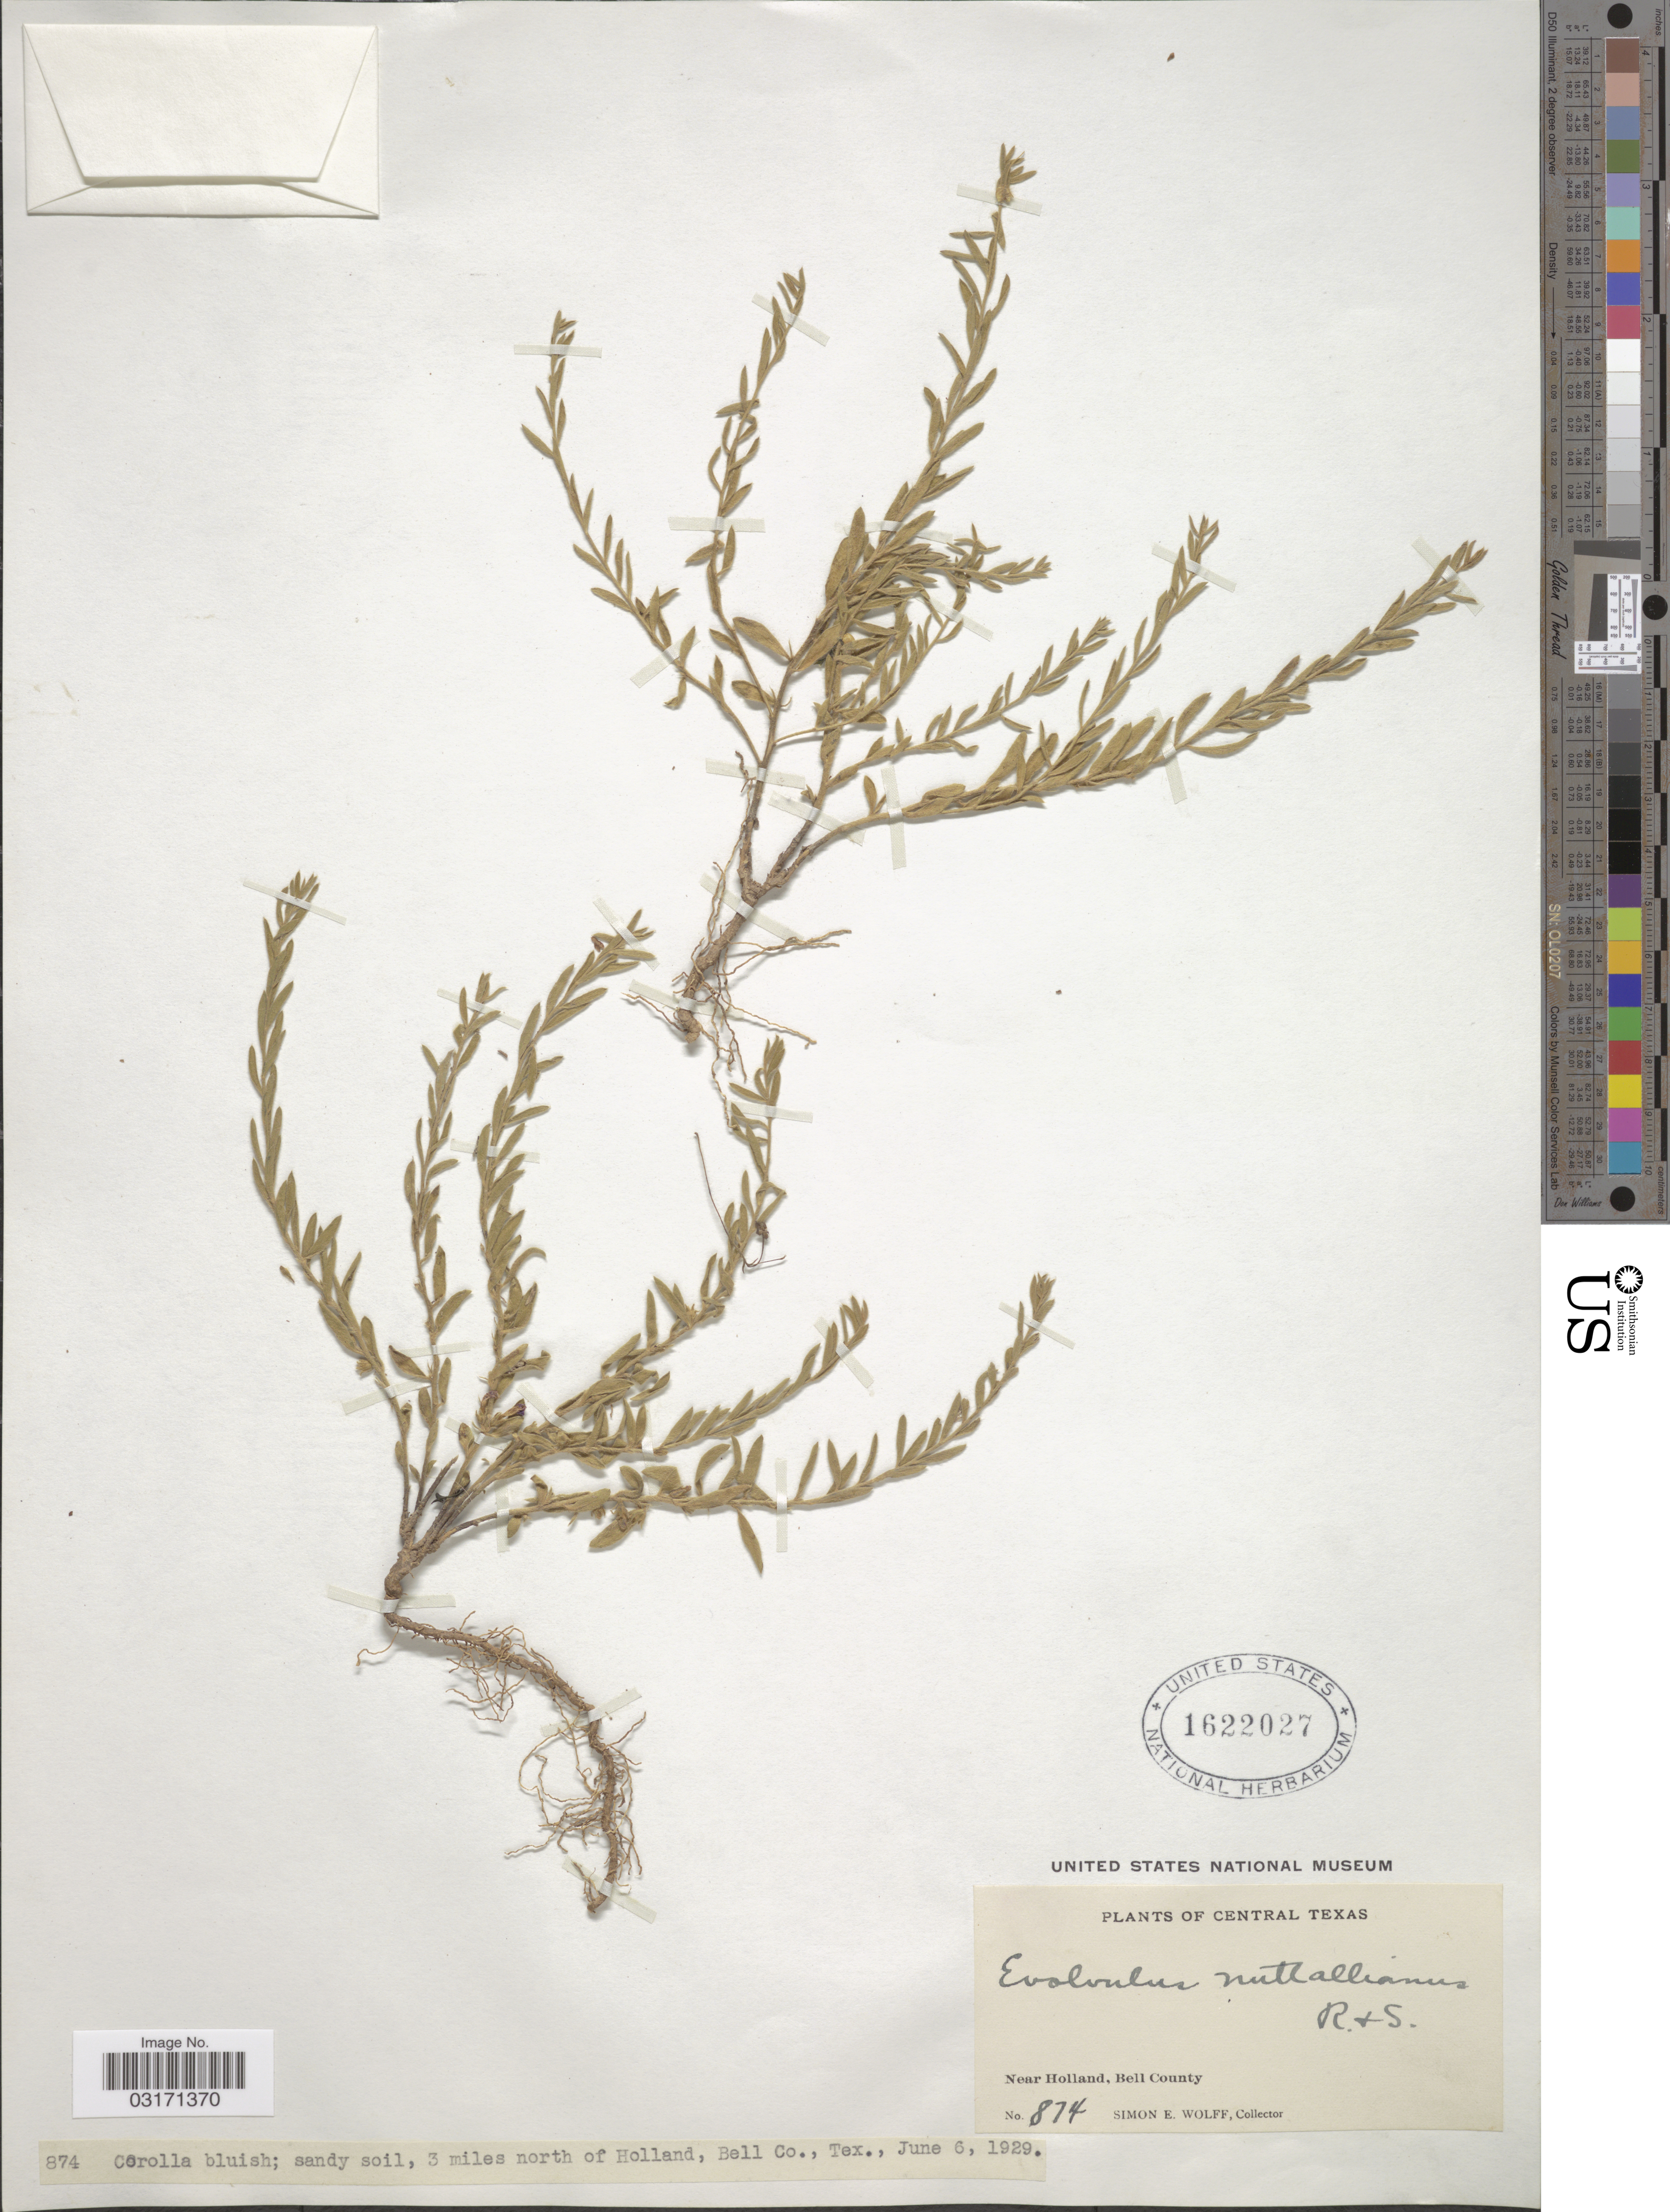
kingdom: Plantae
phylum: Tracheophyta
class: Magnoliopsida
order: Solanales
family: Convolvulaceae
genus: Evolvulus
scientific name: Evolvulus pilosus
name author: Roxb.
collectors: S. E. Wolff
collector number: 874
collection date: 1929-06-06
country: United States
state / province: Texas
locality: Central Texas. 3 miles north of Holland, Bell County.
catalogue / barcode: US 1622027